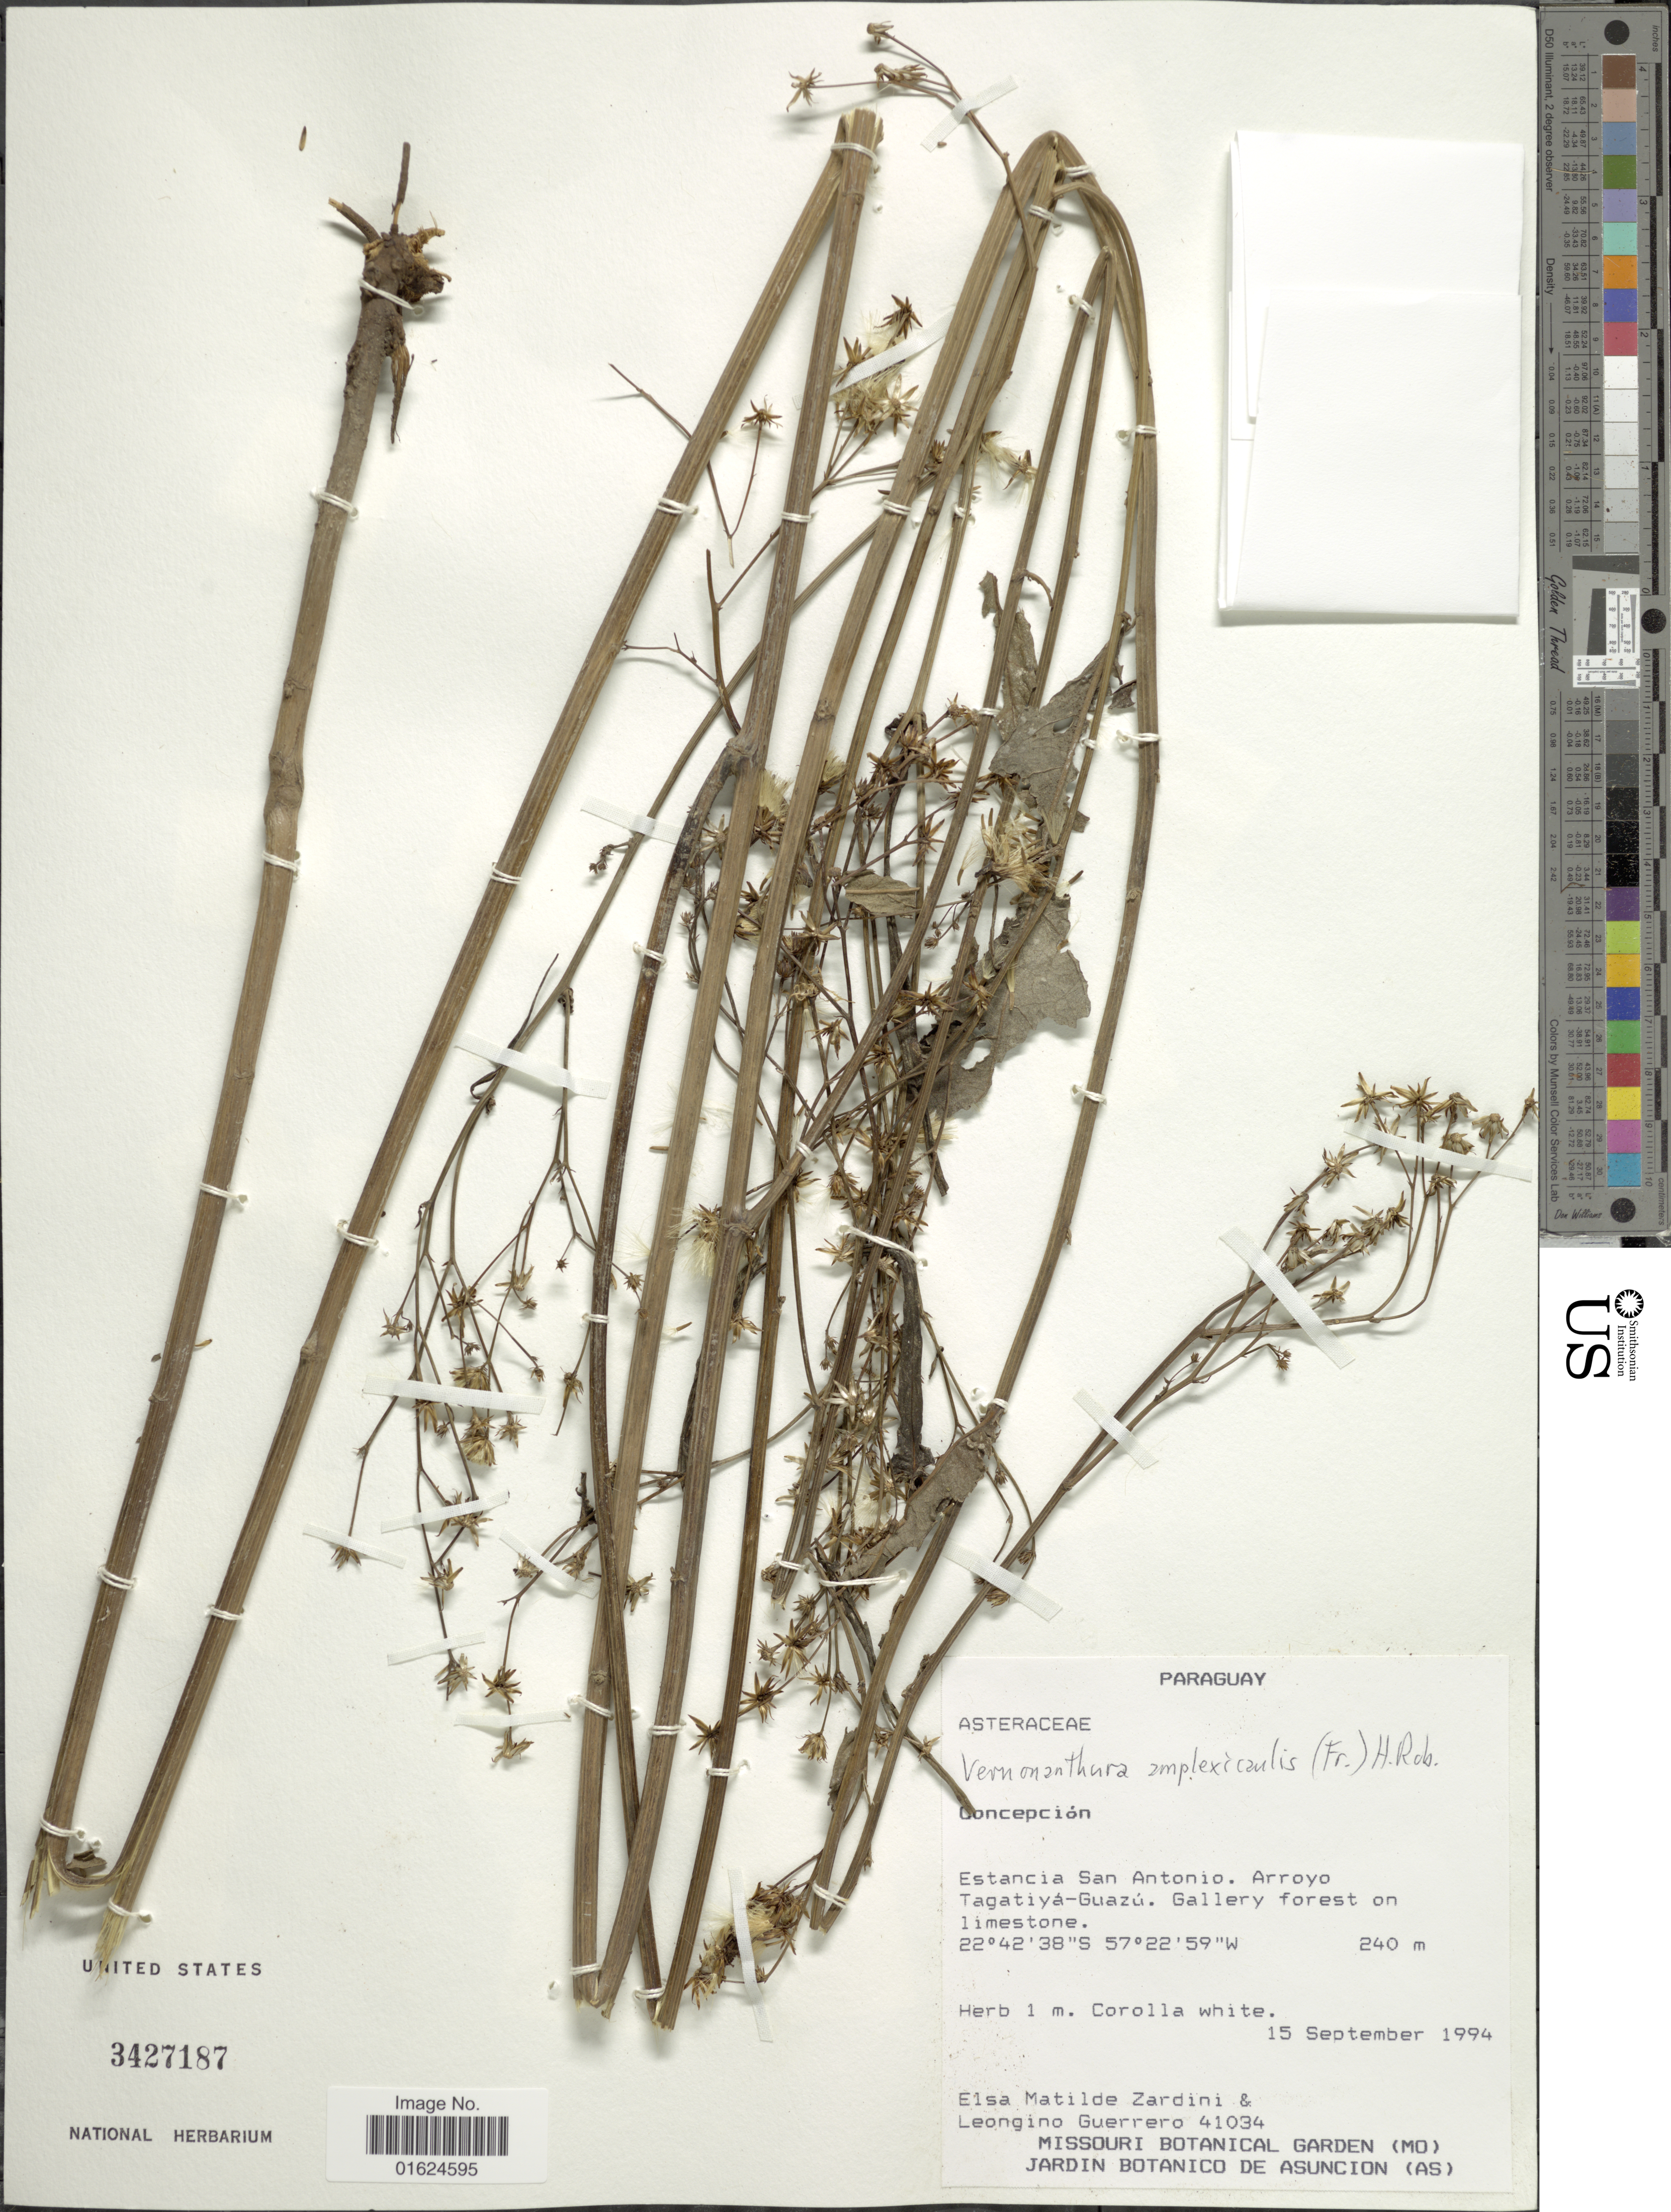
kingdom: Plantae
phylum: Tracheophyta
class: Magnoliopsida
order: Asterales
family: Asteraceae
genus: Vernonanthura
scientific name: Vernonanthura amplexicaulis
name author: (R.E. Fr.) H. Rob.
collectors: E. M. Zardini & L. Guerrero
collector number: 41034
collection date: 1994-09-15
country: Paraguay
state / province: Concepcion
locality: Estancia San Antonio. Arroyo Tagatiyá-Guazú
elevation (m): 240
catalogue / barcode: US 3427187